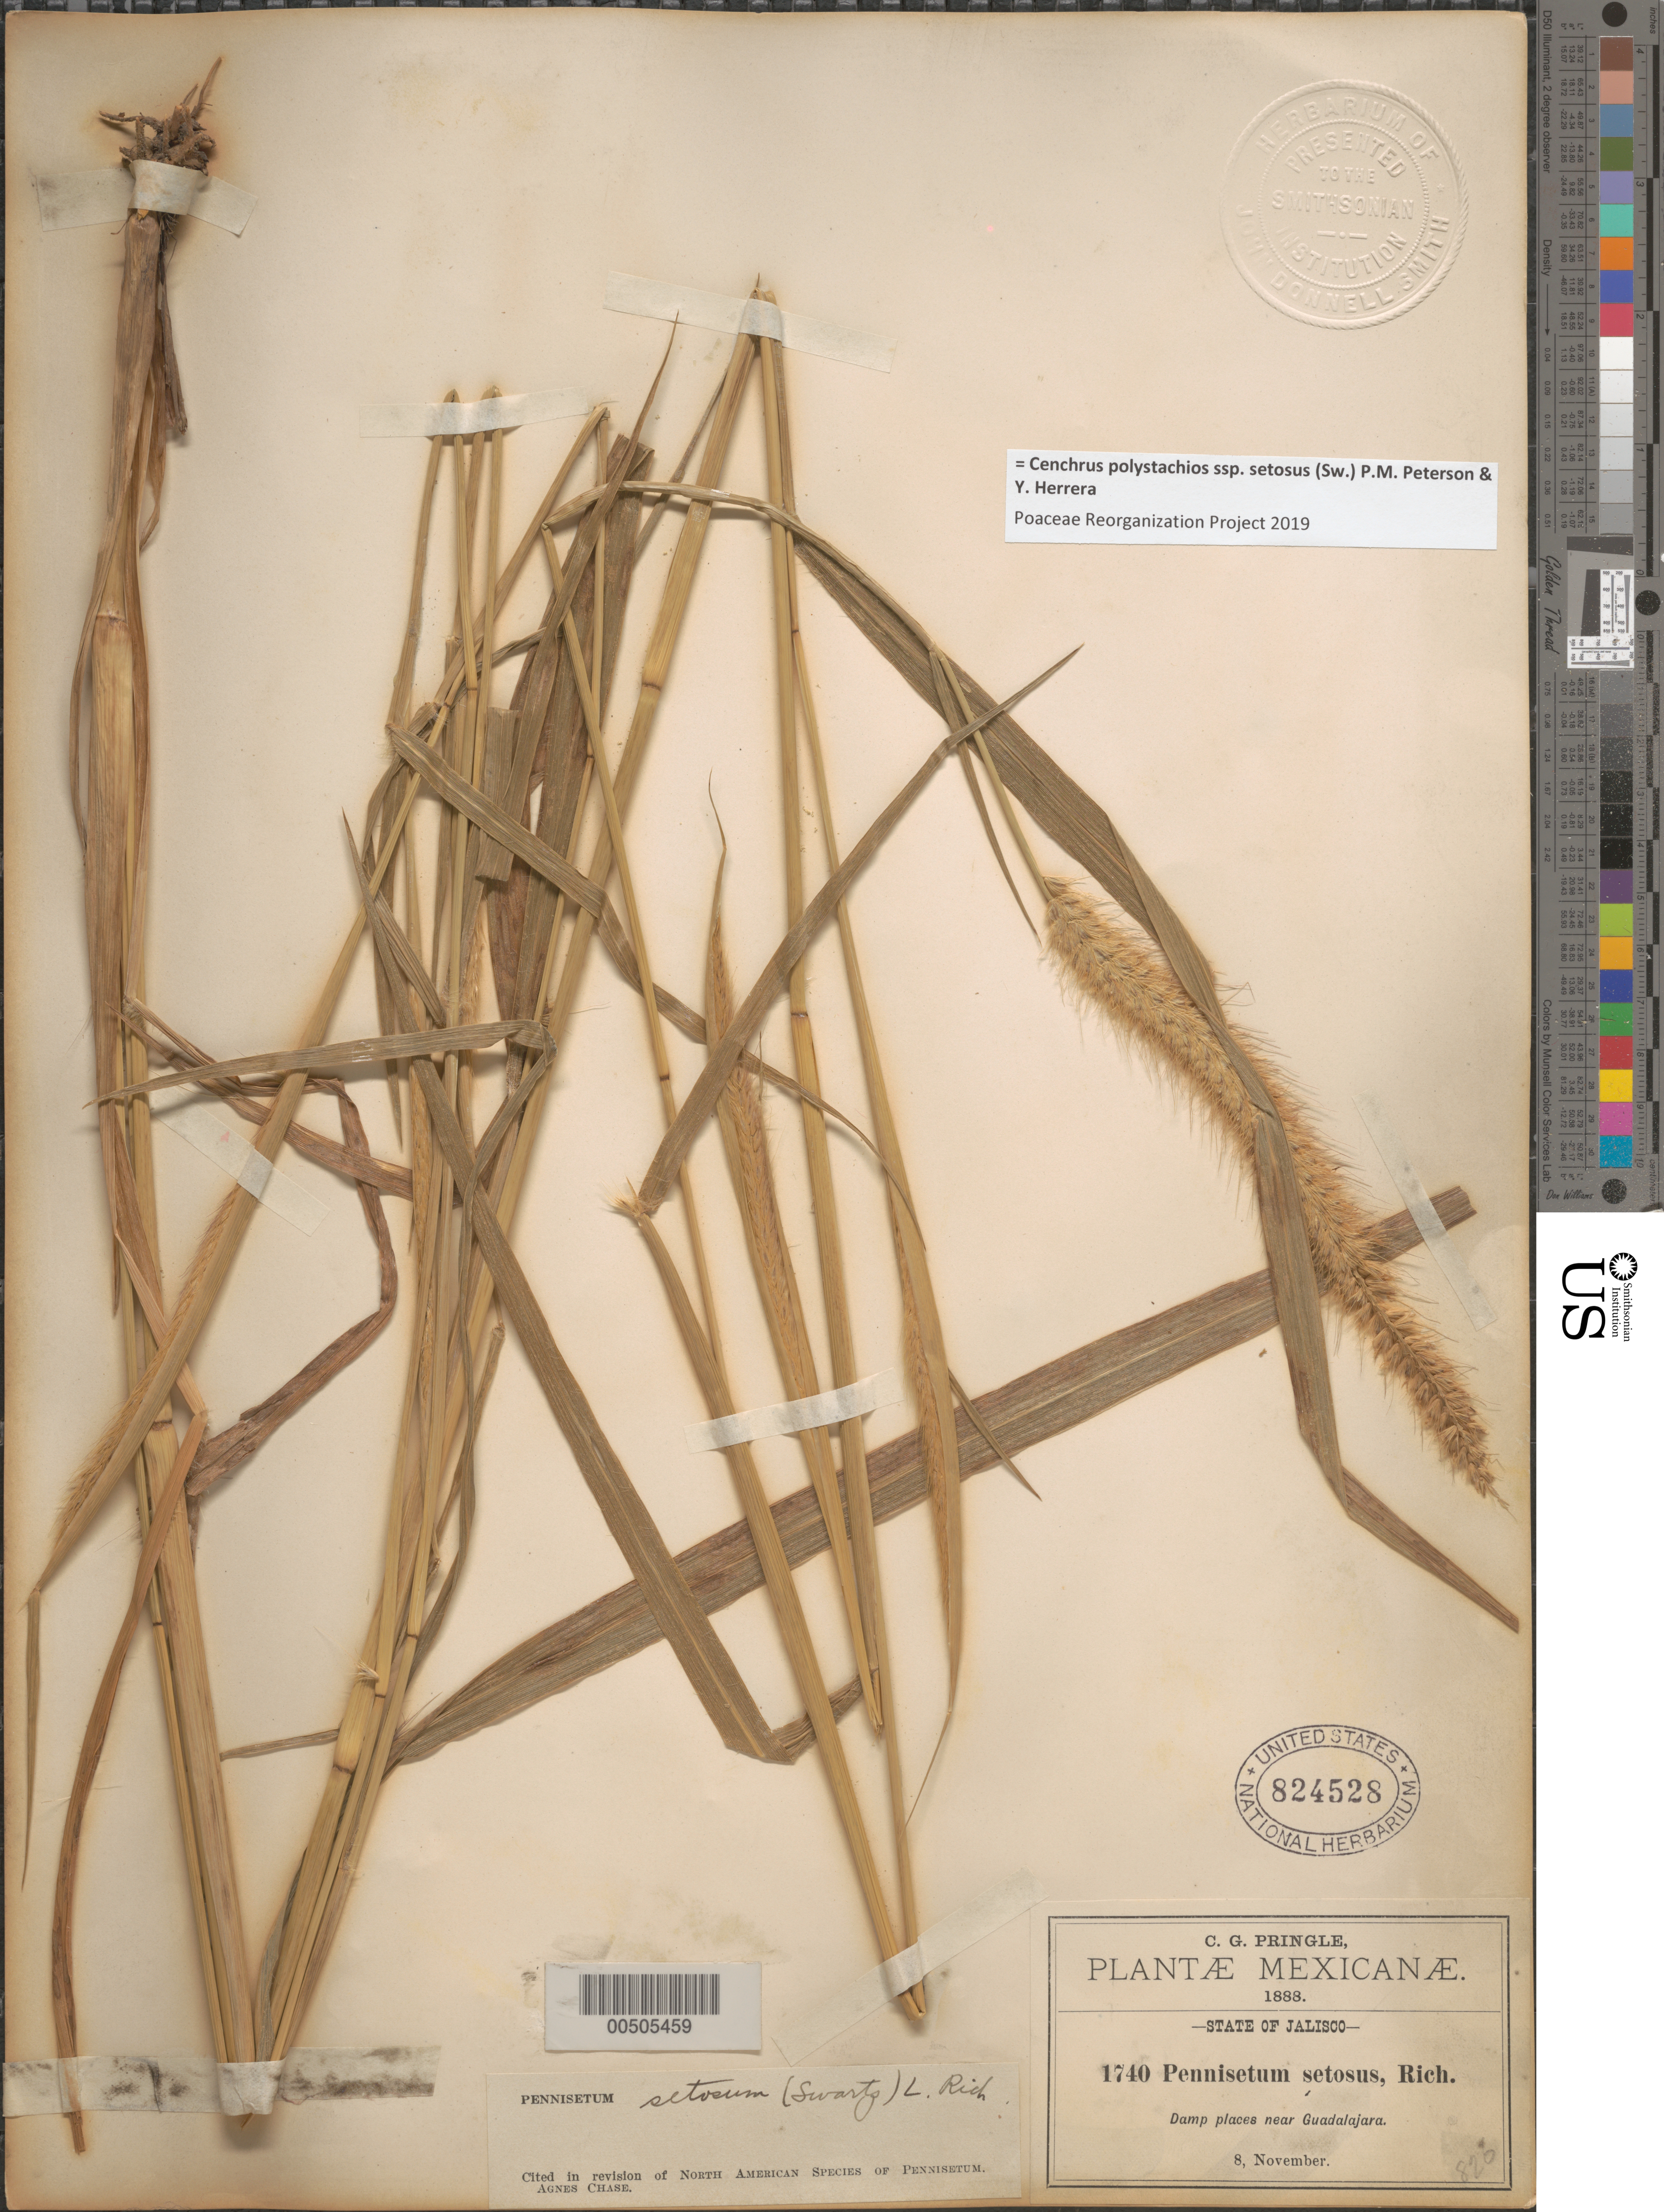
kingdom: Plantae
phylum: Tracheophyta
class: Liliopsida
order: Poales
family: Poaceae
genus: Cenchrus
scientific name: Cenchrus polystachios subsp. setosus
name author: (Sw.) P.M. Peterson & Y. Herrera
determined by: Poaceae Reorganization Project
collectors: C. G. Pringle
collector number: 1740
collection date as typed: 8 Nov 1888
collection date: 1888-11-08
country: Mexico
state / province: Jalisco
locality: Near Guadalajara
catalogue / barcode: US 824528